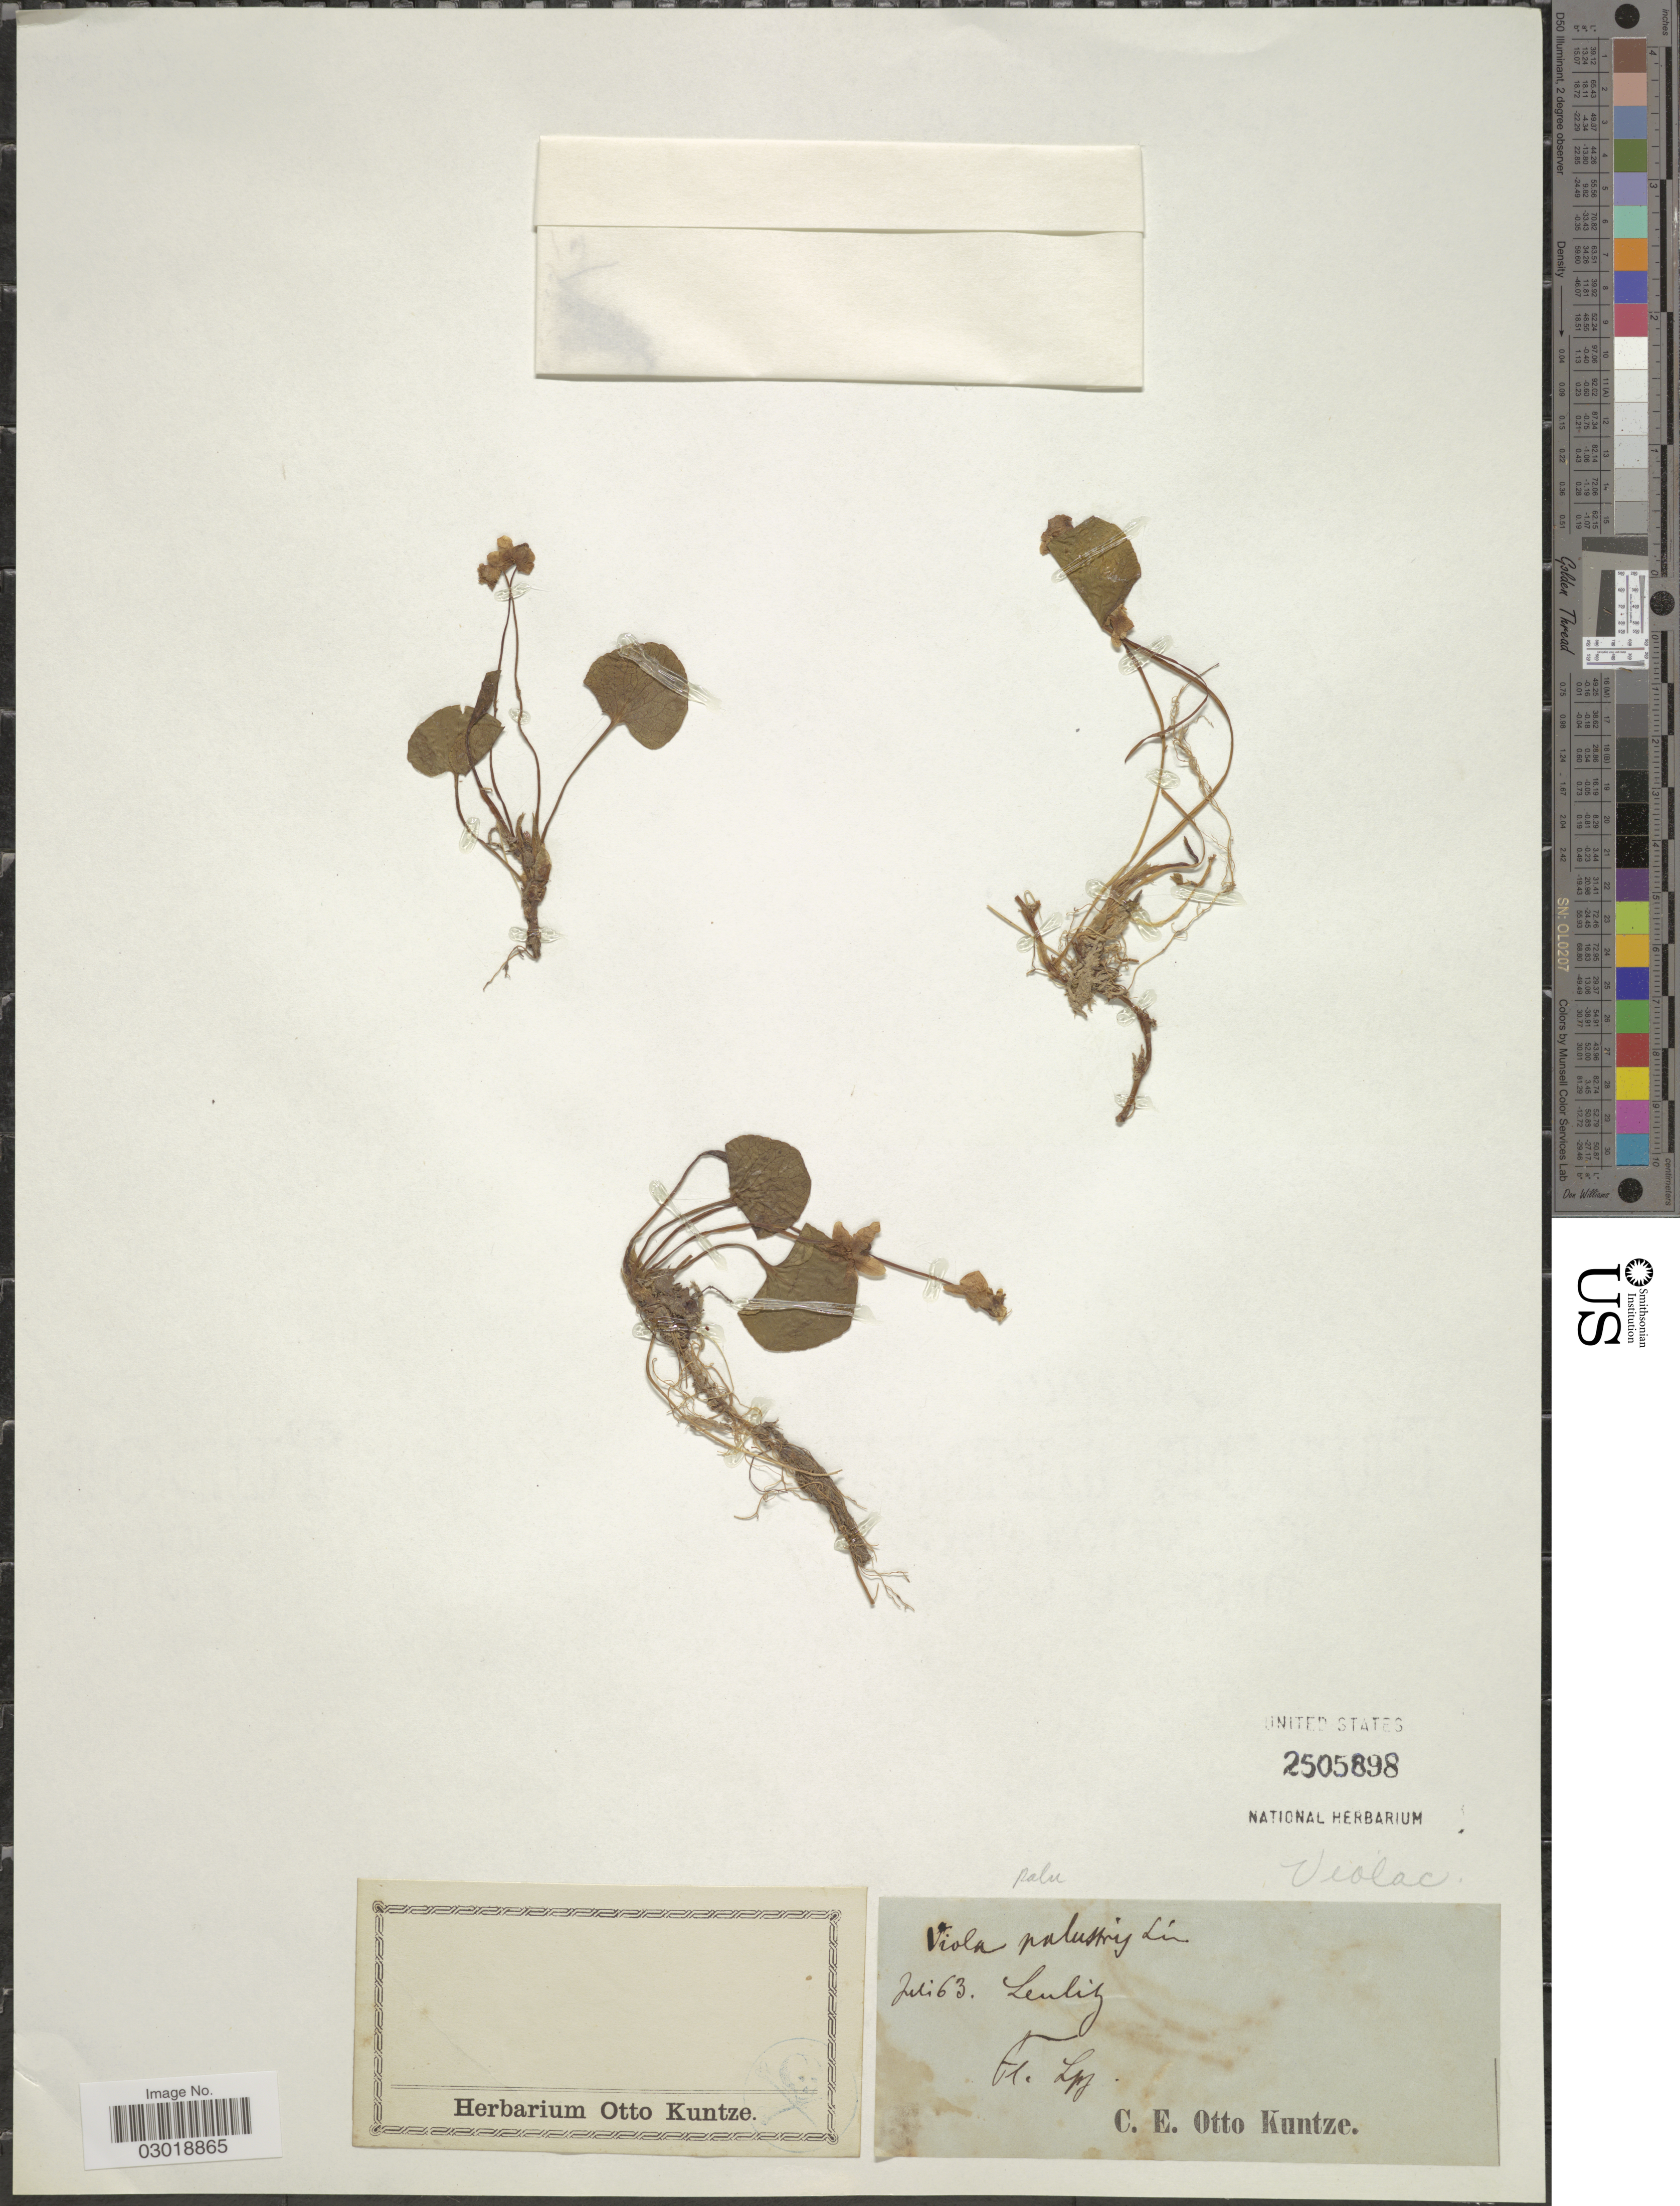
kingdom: Plantae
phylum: Tracheophyta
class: Magnoliopsida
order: Malpighiales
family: Violaceae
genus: Viola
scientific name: Viola palustris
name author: L.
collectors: C.E.O. Kuntze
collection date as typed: Transcribed d/m/y: /7/63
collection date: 1863-07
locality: Lenliz [interpreted].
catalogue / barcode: US 2505898